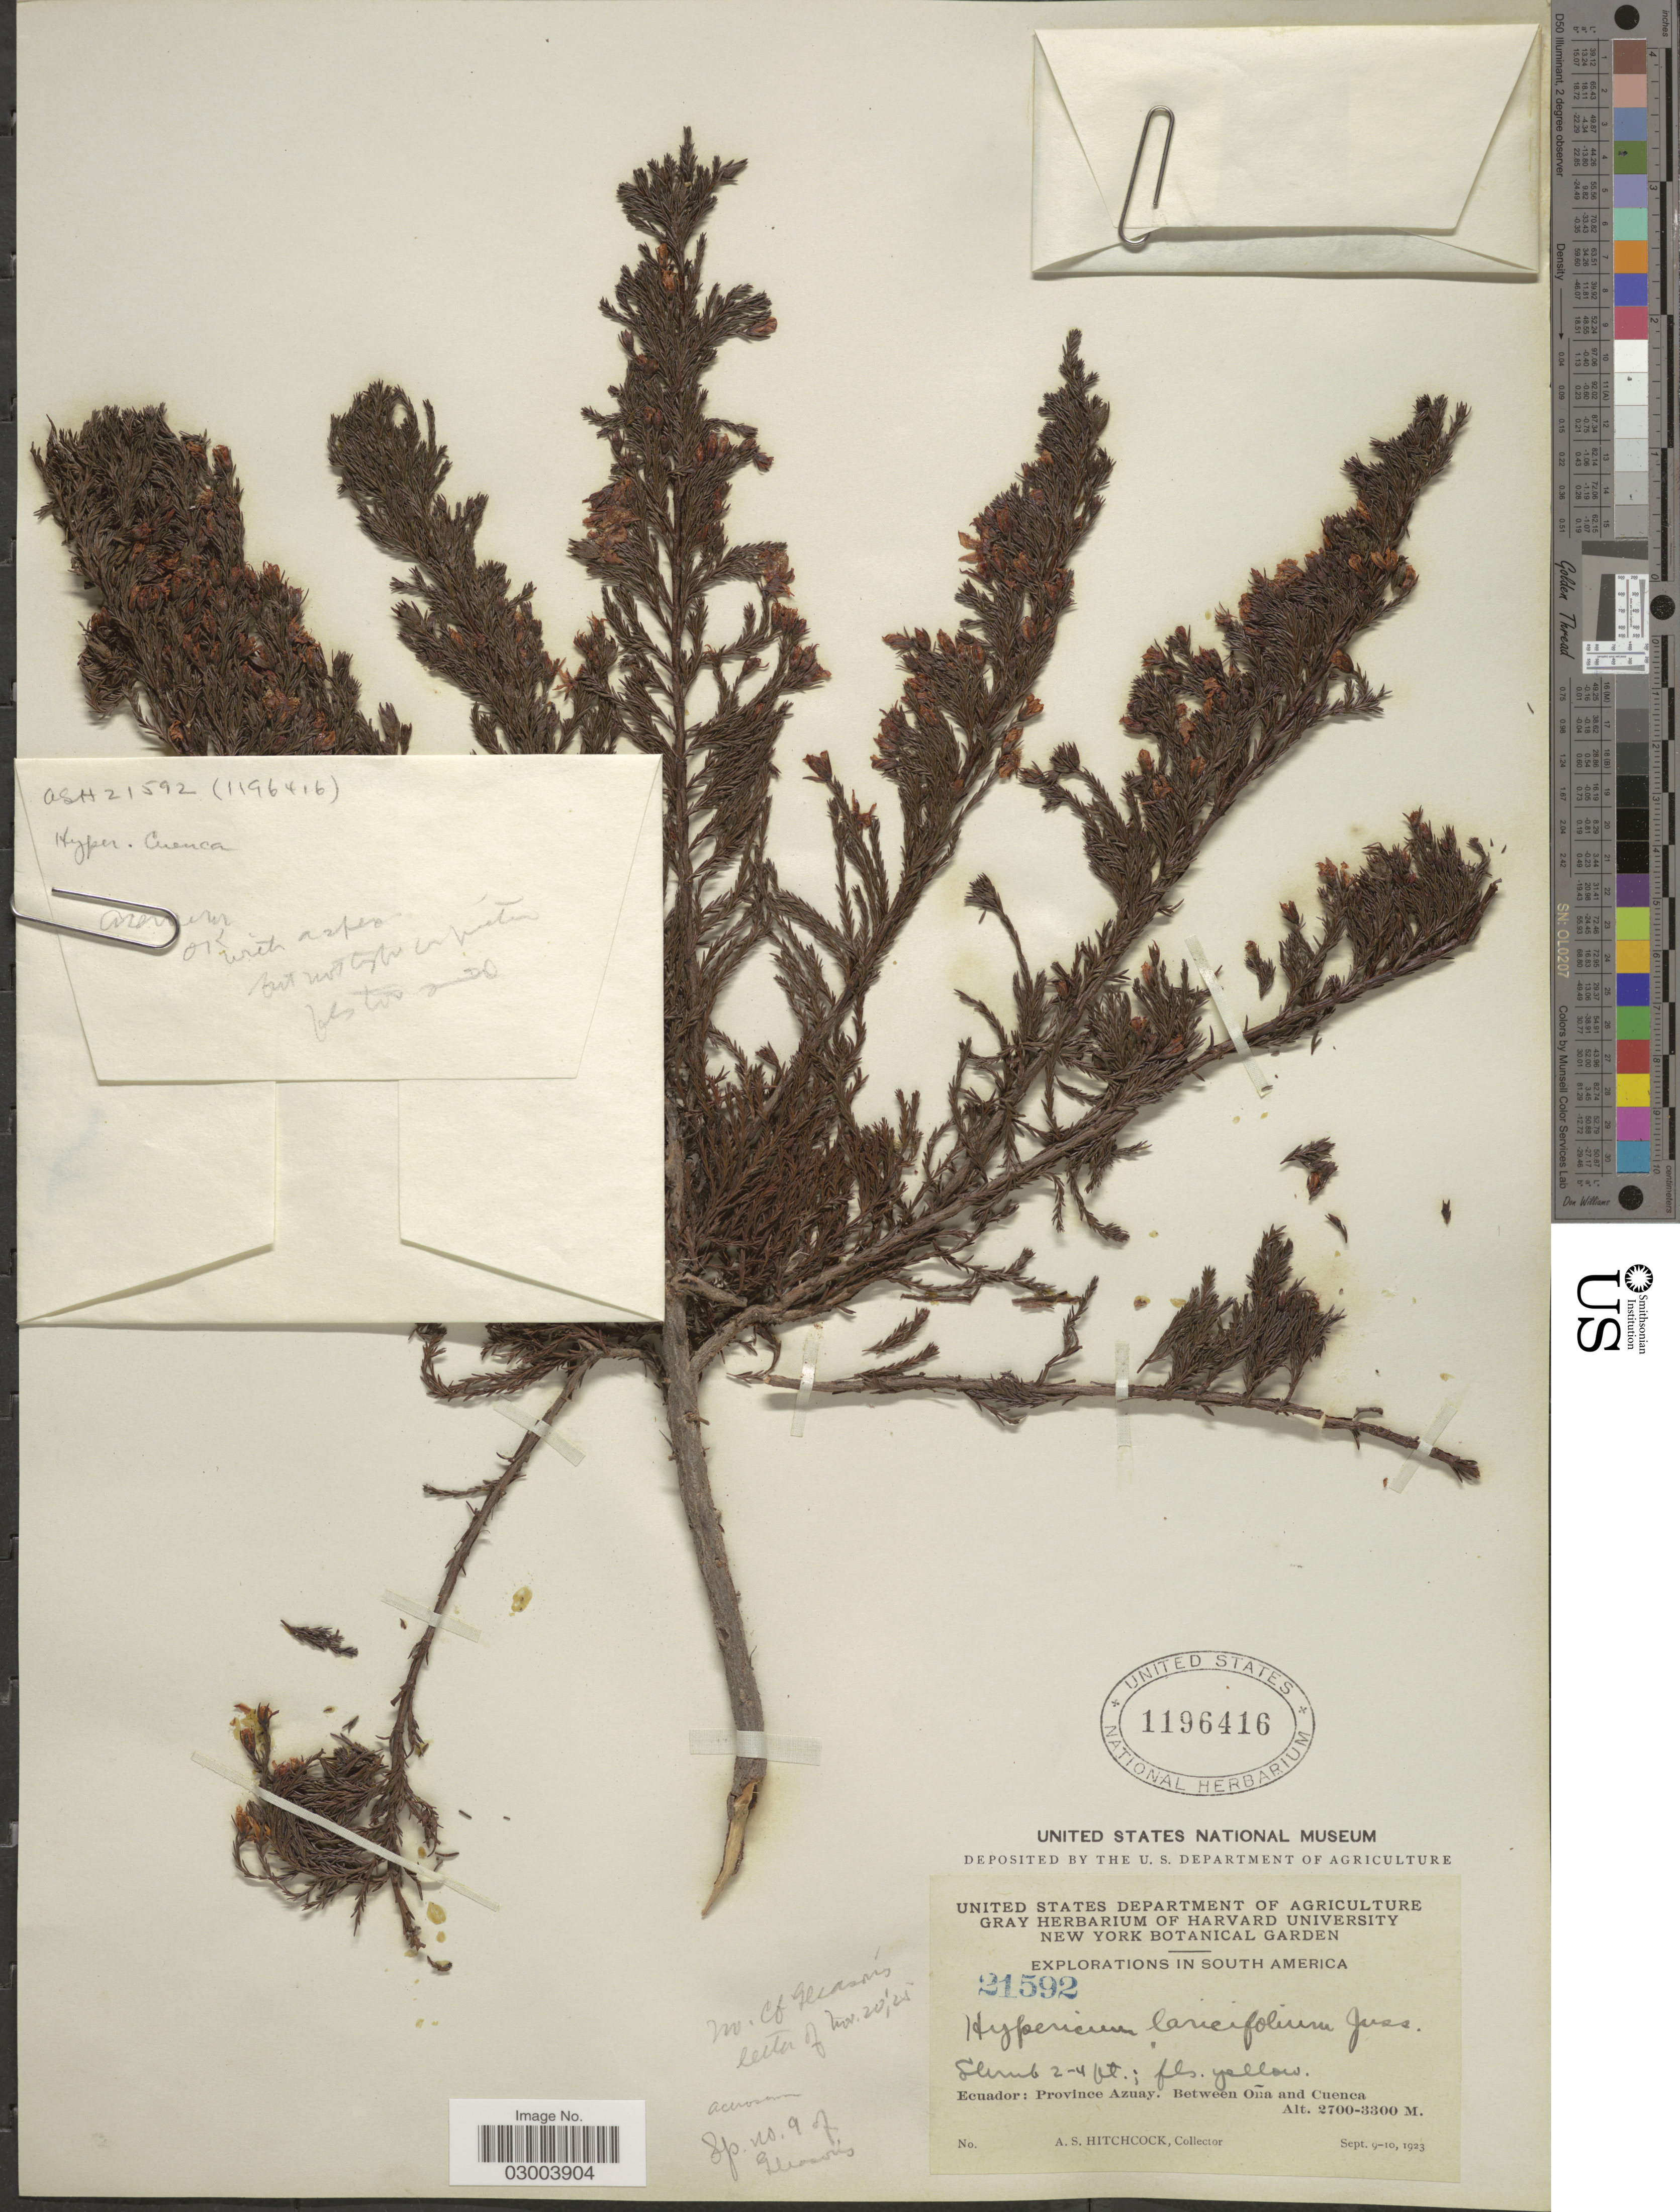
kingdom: Plantae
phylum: Tracheophyta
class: Magnoliopsida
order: Malpighiales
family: Hypericaceae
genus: Hypericum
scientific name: Hypericum laricifolium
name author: Juss.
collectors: A. S. Hitchcock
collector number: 21592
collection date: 1923-09-09/1923-09-10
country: Ecuador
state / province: Azuay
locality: Between Oña and Cuenca.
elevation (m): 2700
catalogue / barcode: US 1196416